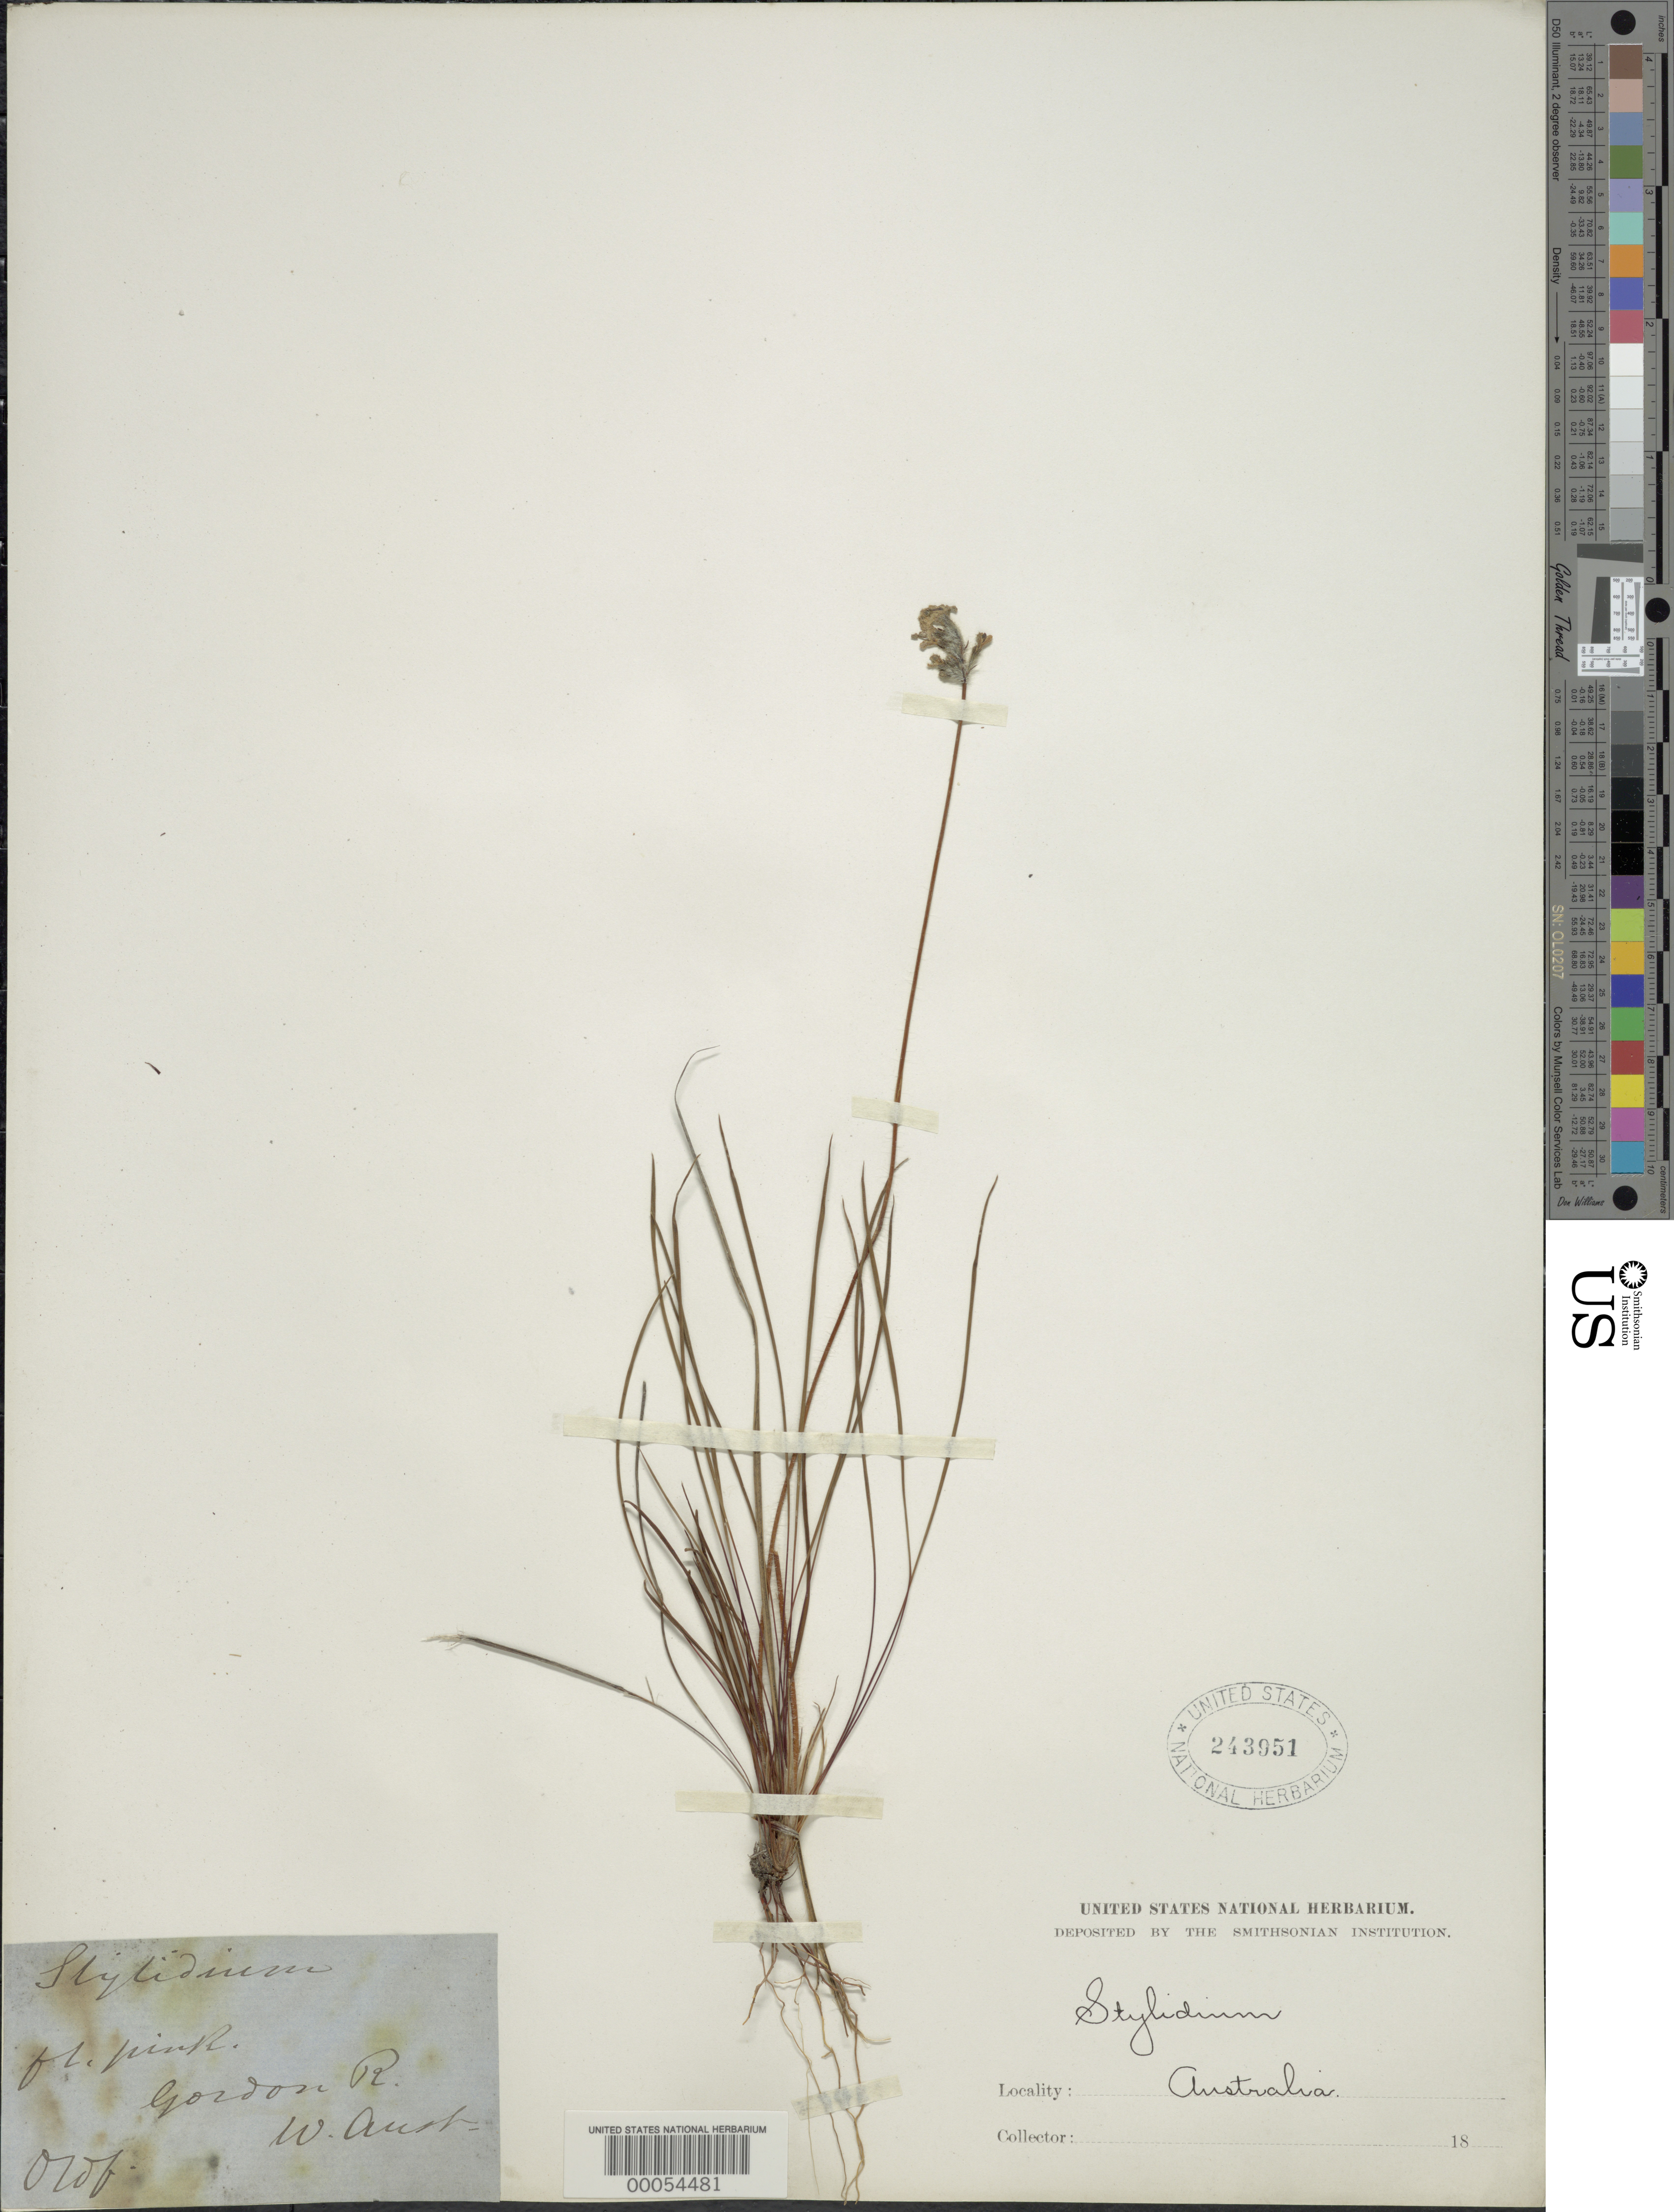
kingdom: Plantae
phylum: Tracheophyta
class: Magnoliopsida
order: Asterales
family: Stylidiaceae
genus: Stylidium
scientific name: Stylidium sp.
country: Australia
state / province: Western Australia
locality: Gordon river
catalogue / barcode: US 243951